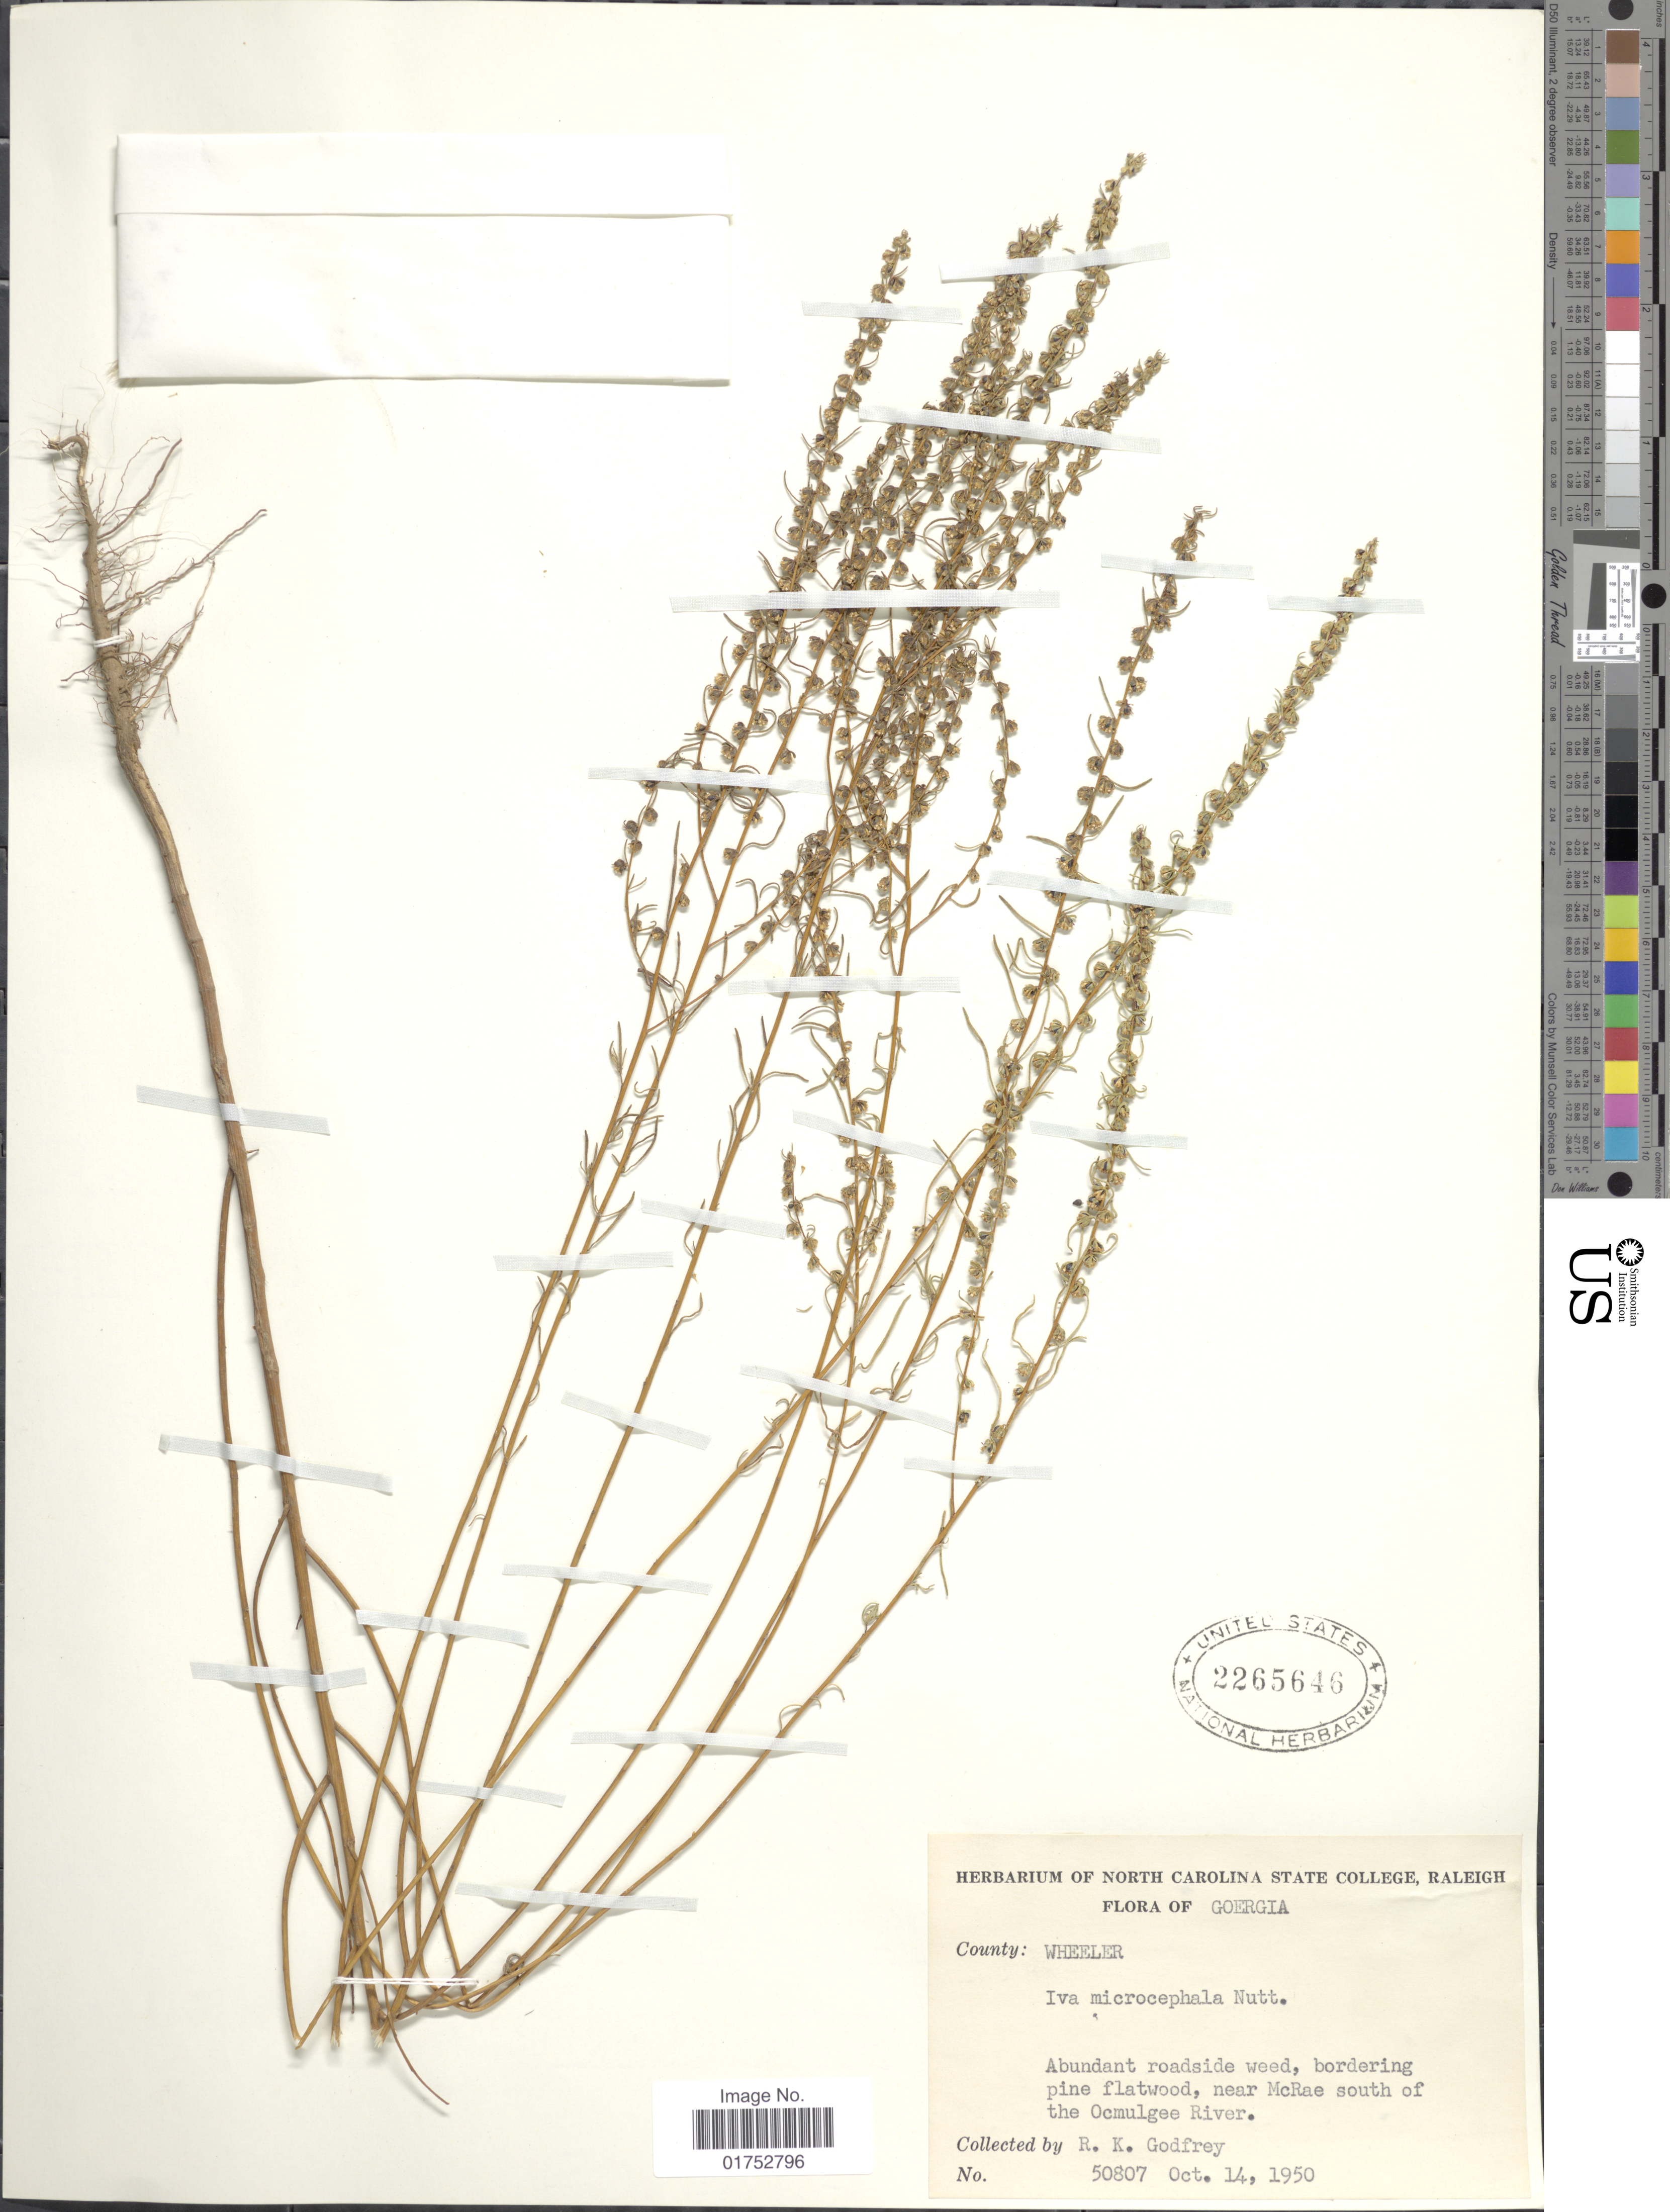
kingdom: Plantae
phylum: Tracheophyta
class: Magnoliopsida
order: Asterales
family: Asteraceae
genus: Iva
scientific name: Iva microcephala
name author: Nutt.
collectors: R. K. Godfrey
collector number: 50807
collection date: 1950-10-14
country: United States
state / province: Georgia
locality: Georgia, County Wheeler, near McRae south of the Ocmulgee River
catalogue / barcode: US 2265646